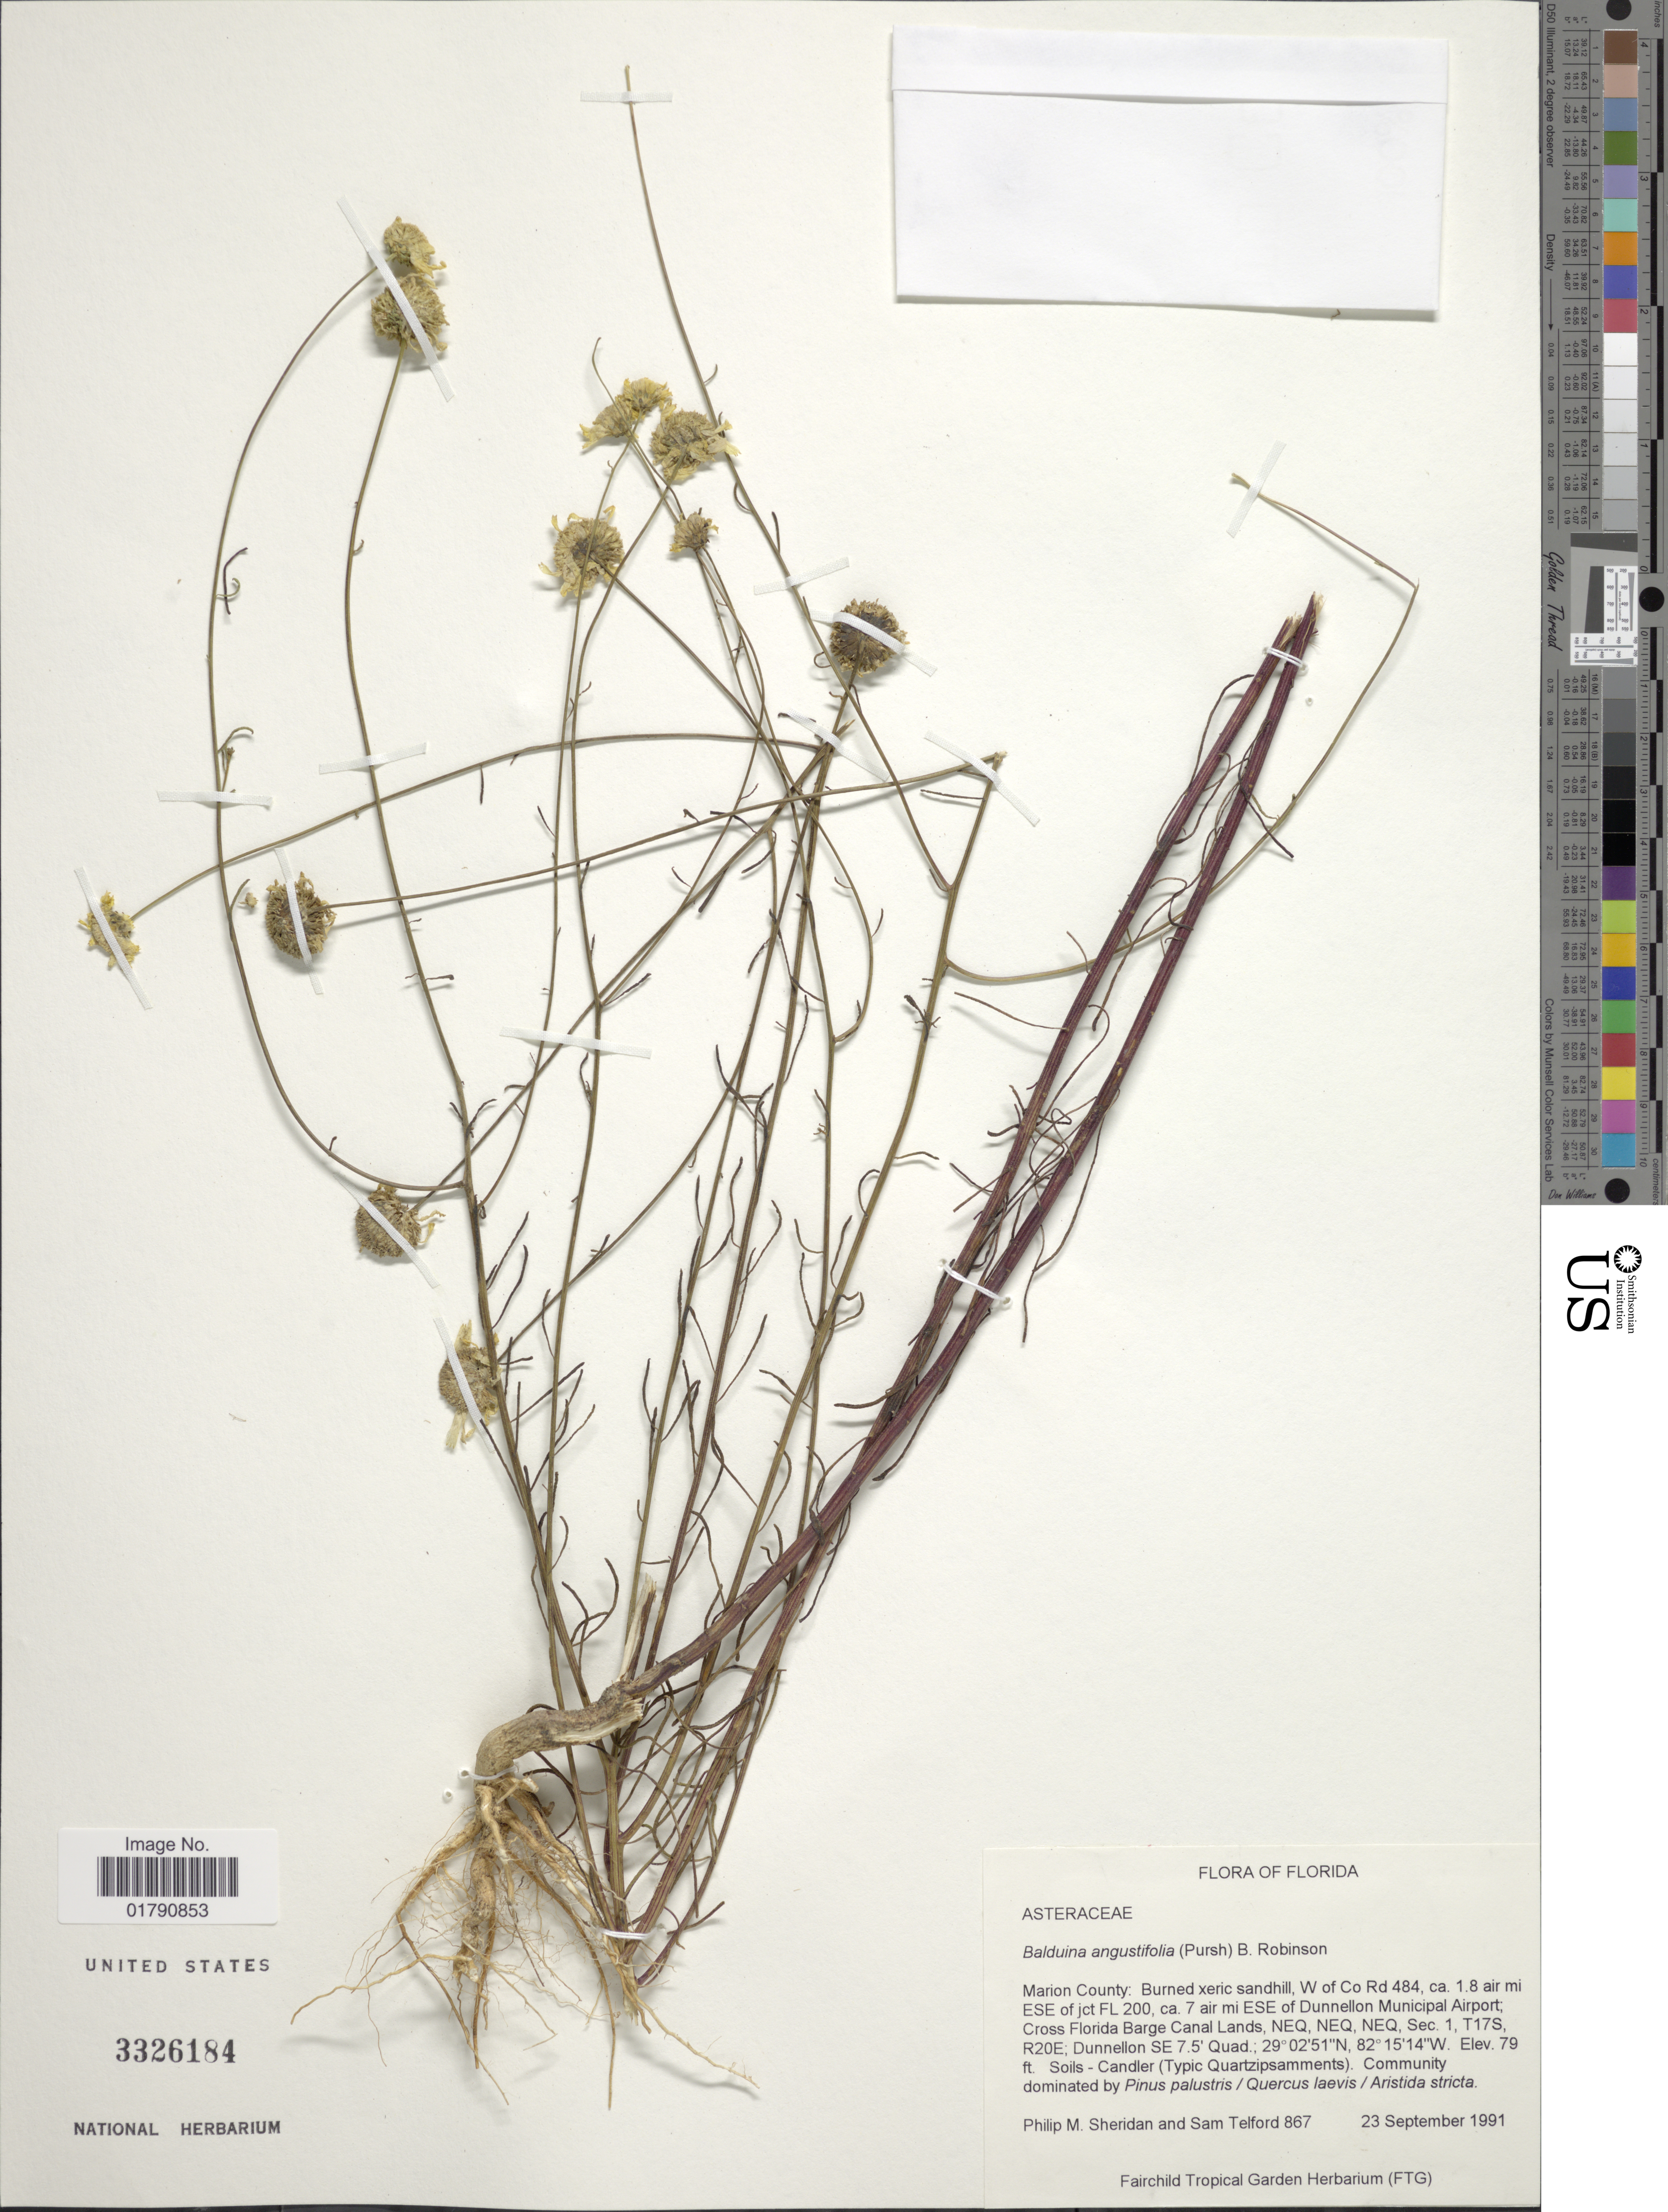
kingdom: Plantae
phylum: Tracheophyta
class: Magnoliopsida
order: Asterales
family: Asteraceae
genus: Balduina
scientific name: Balduina angustifolia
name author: (Pursh) B.L. Rob.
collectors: P. Sheridan & S. Telford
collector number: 867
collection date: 1991-09-23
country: United States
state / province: Florida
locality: Marion County, W of Co Rd 484, ca 1.8 air mi ESE of jct FL 200, ca 7 air mi ESE of Dunnellon Municipal Airport, Cross Florida Barge Canal Lands, NEQ, NEQ, Sec.1, T17S, R20E, Dunnellon SE 7.5' Quad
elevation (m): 24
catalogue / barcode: US 3326184